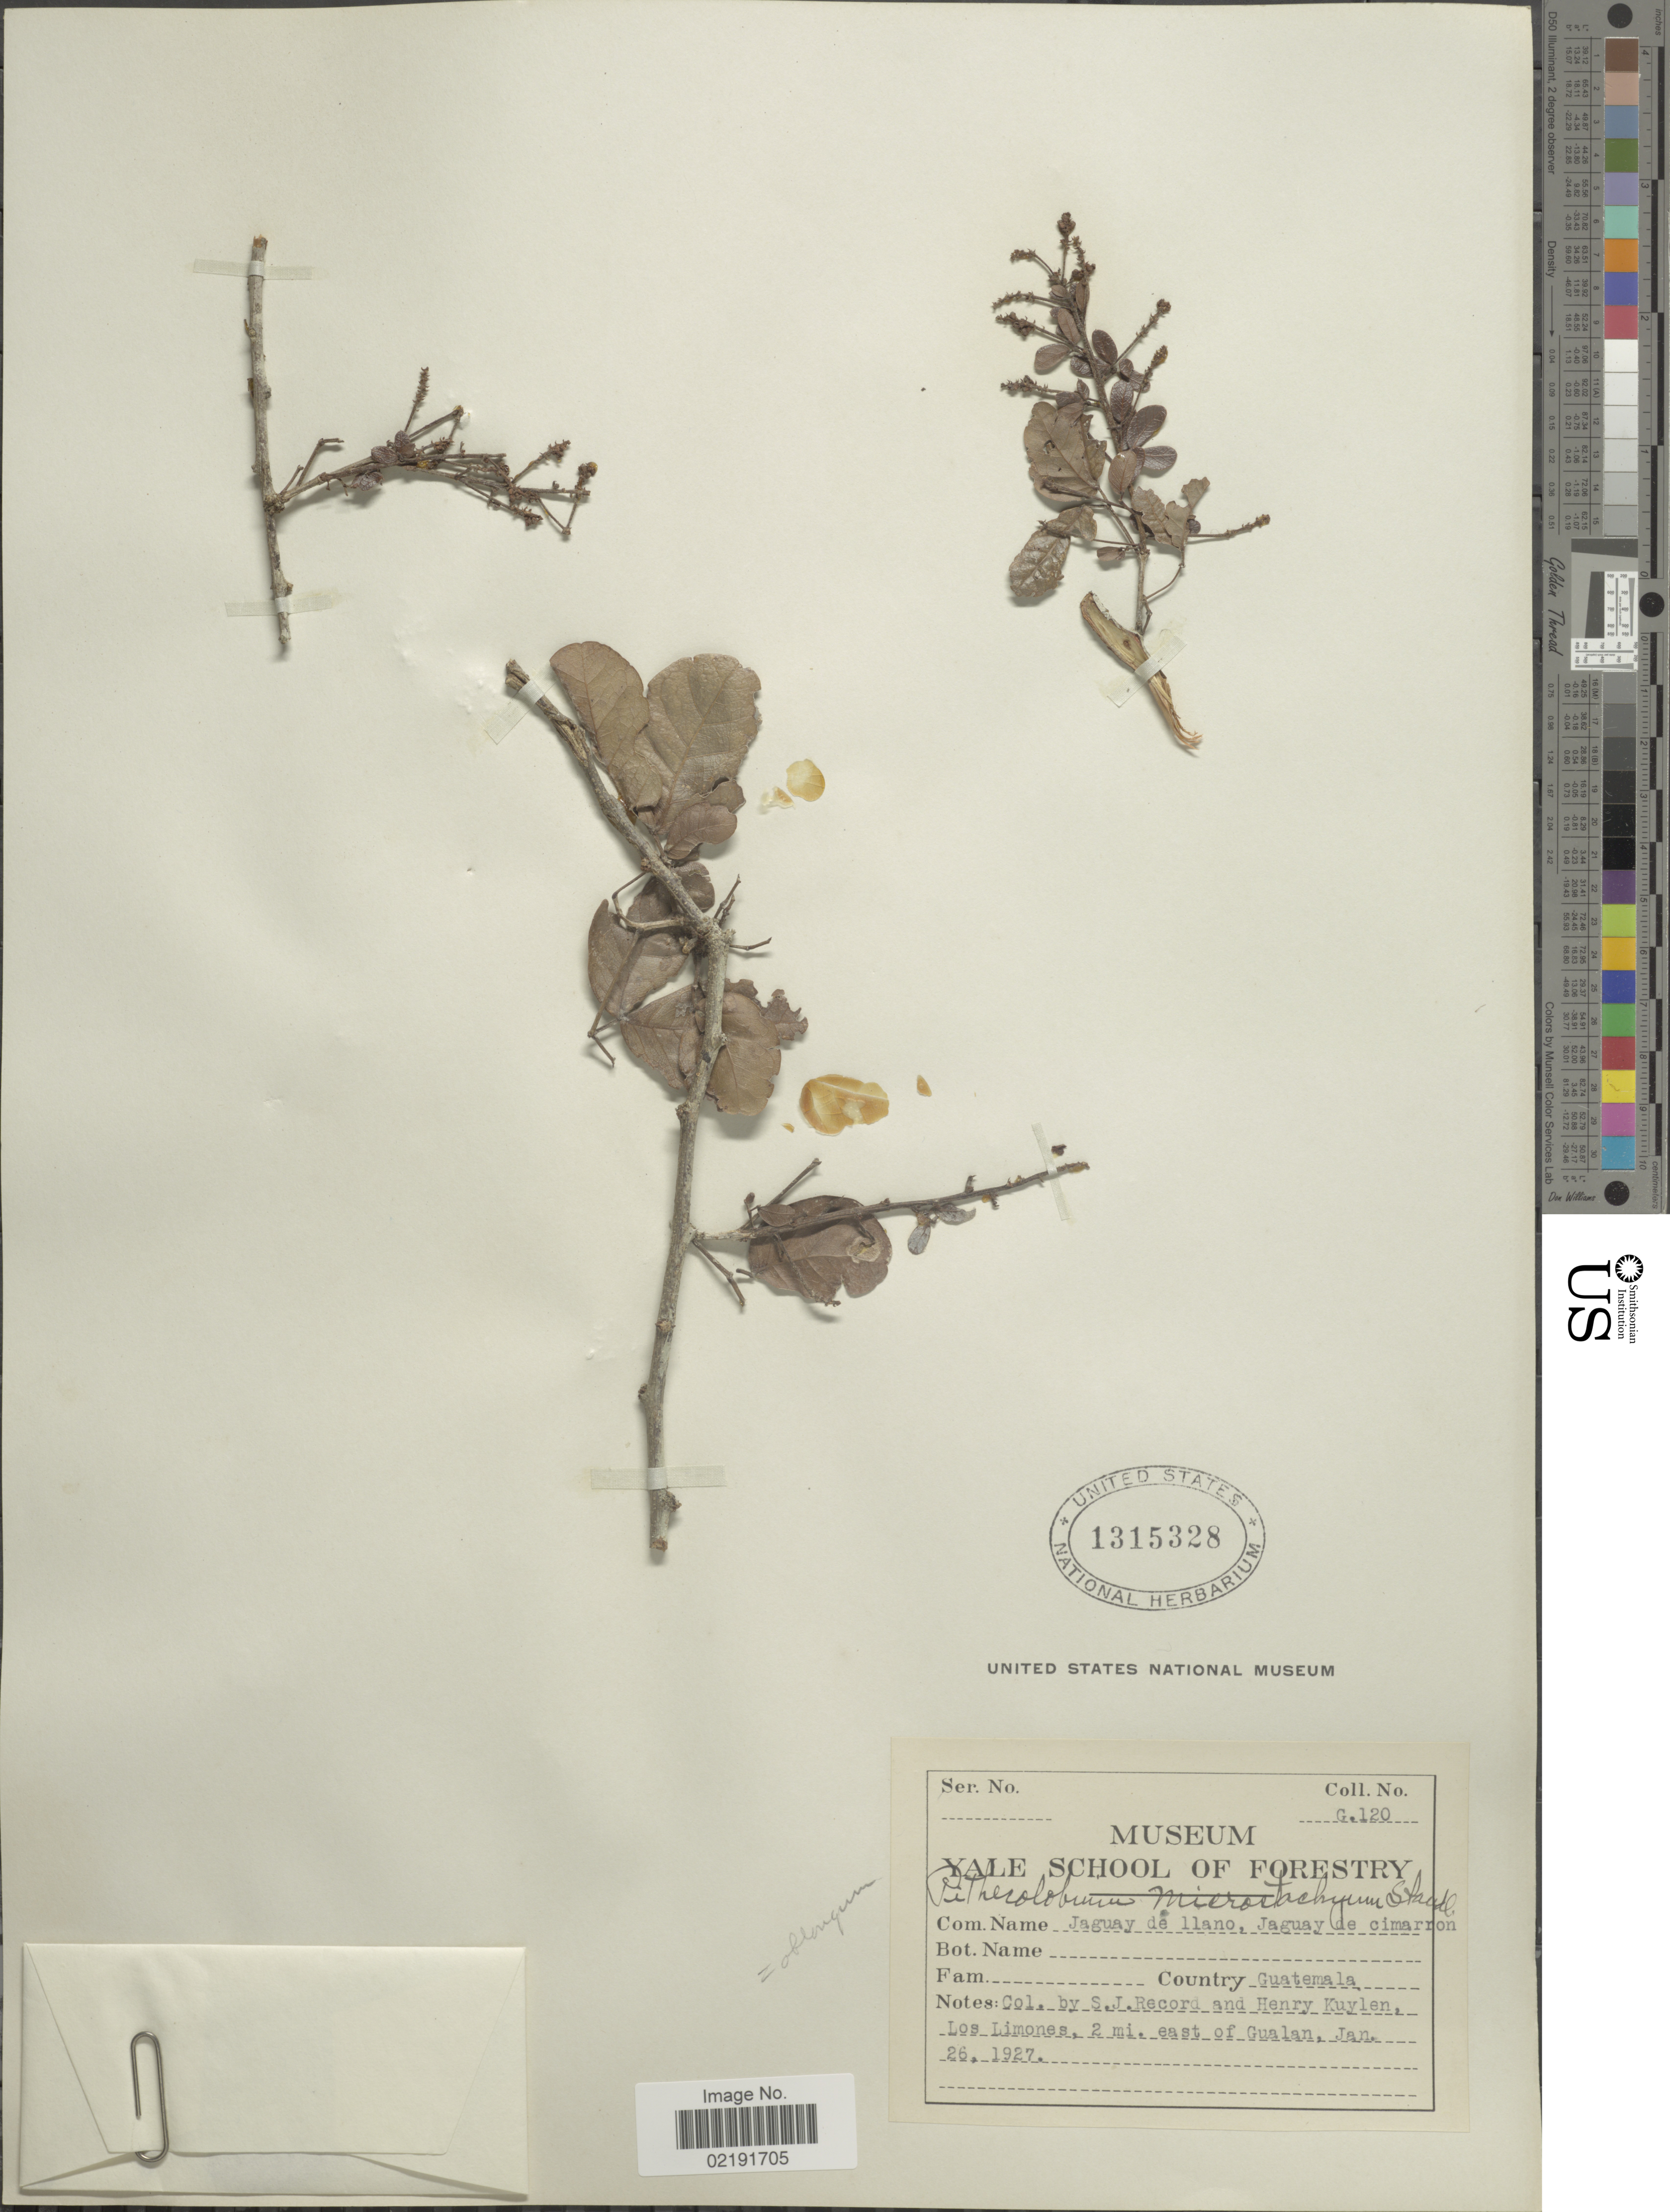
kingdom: Plantae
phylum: Tracheophyta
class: Magnoliopsida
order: Fabales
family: Fabaceae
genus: Pithecellobium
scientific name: Pithecellobium oblongum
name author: Benth.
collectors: S. J. Record & H. Kuylen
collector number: G120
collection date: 1927-01-26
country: Guatemala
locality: Los Limones, 2 mi. east of Gualan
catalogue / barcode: US 1315328